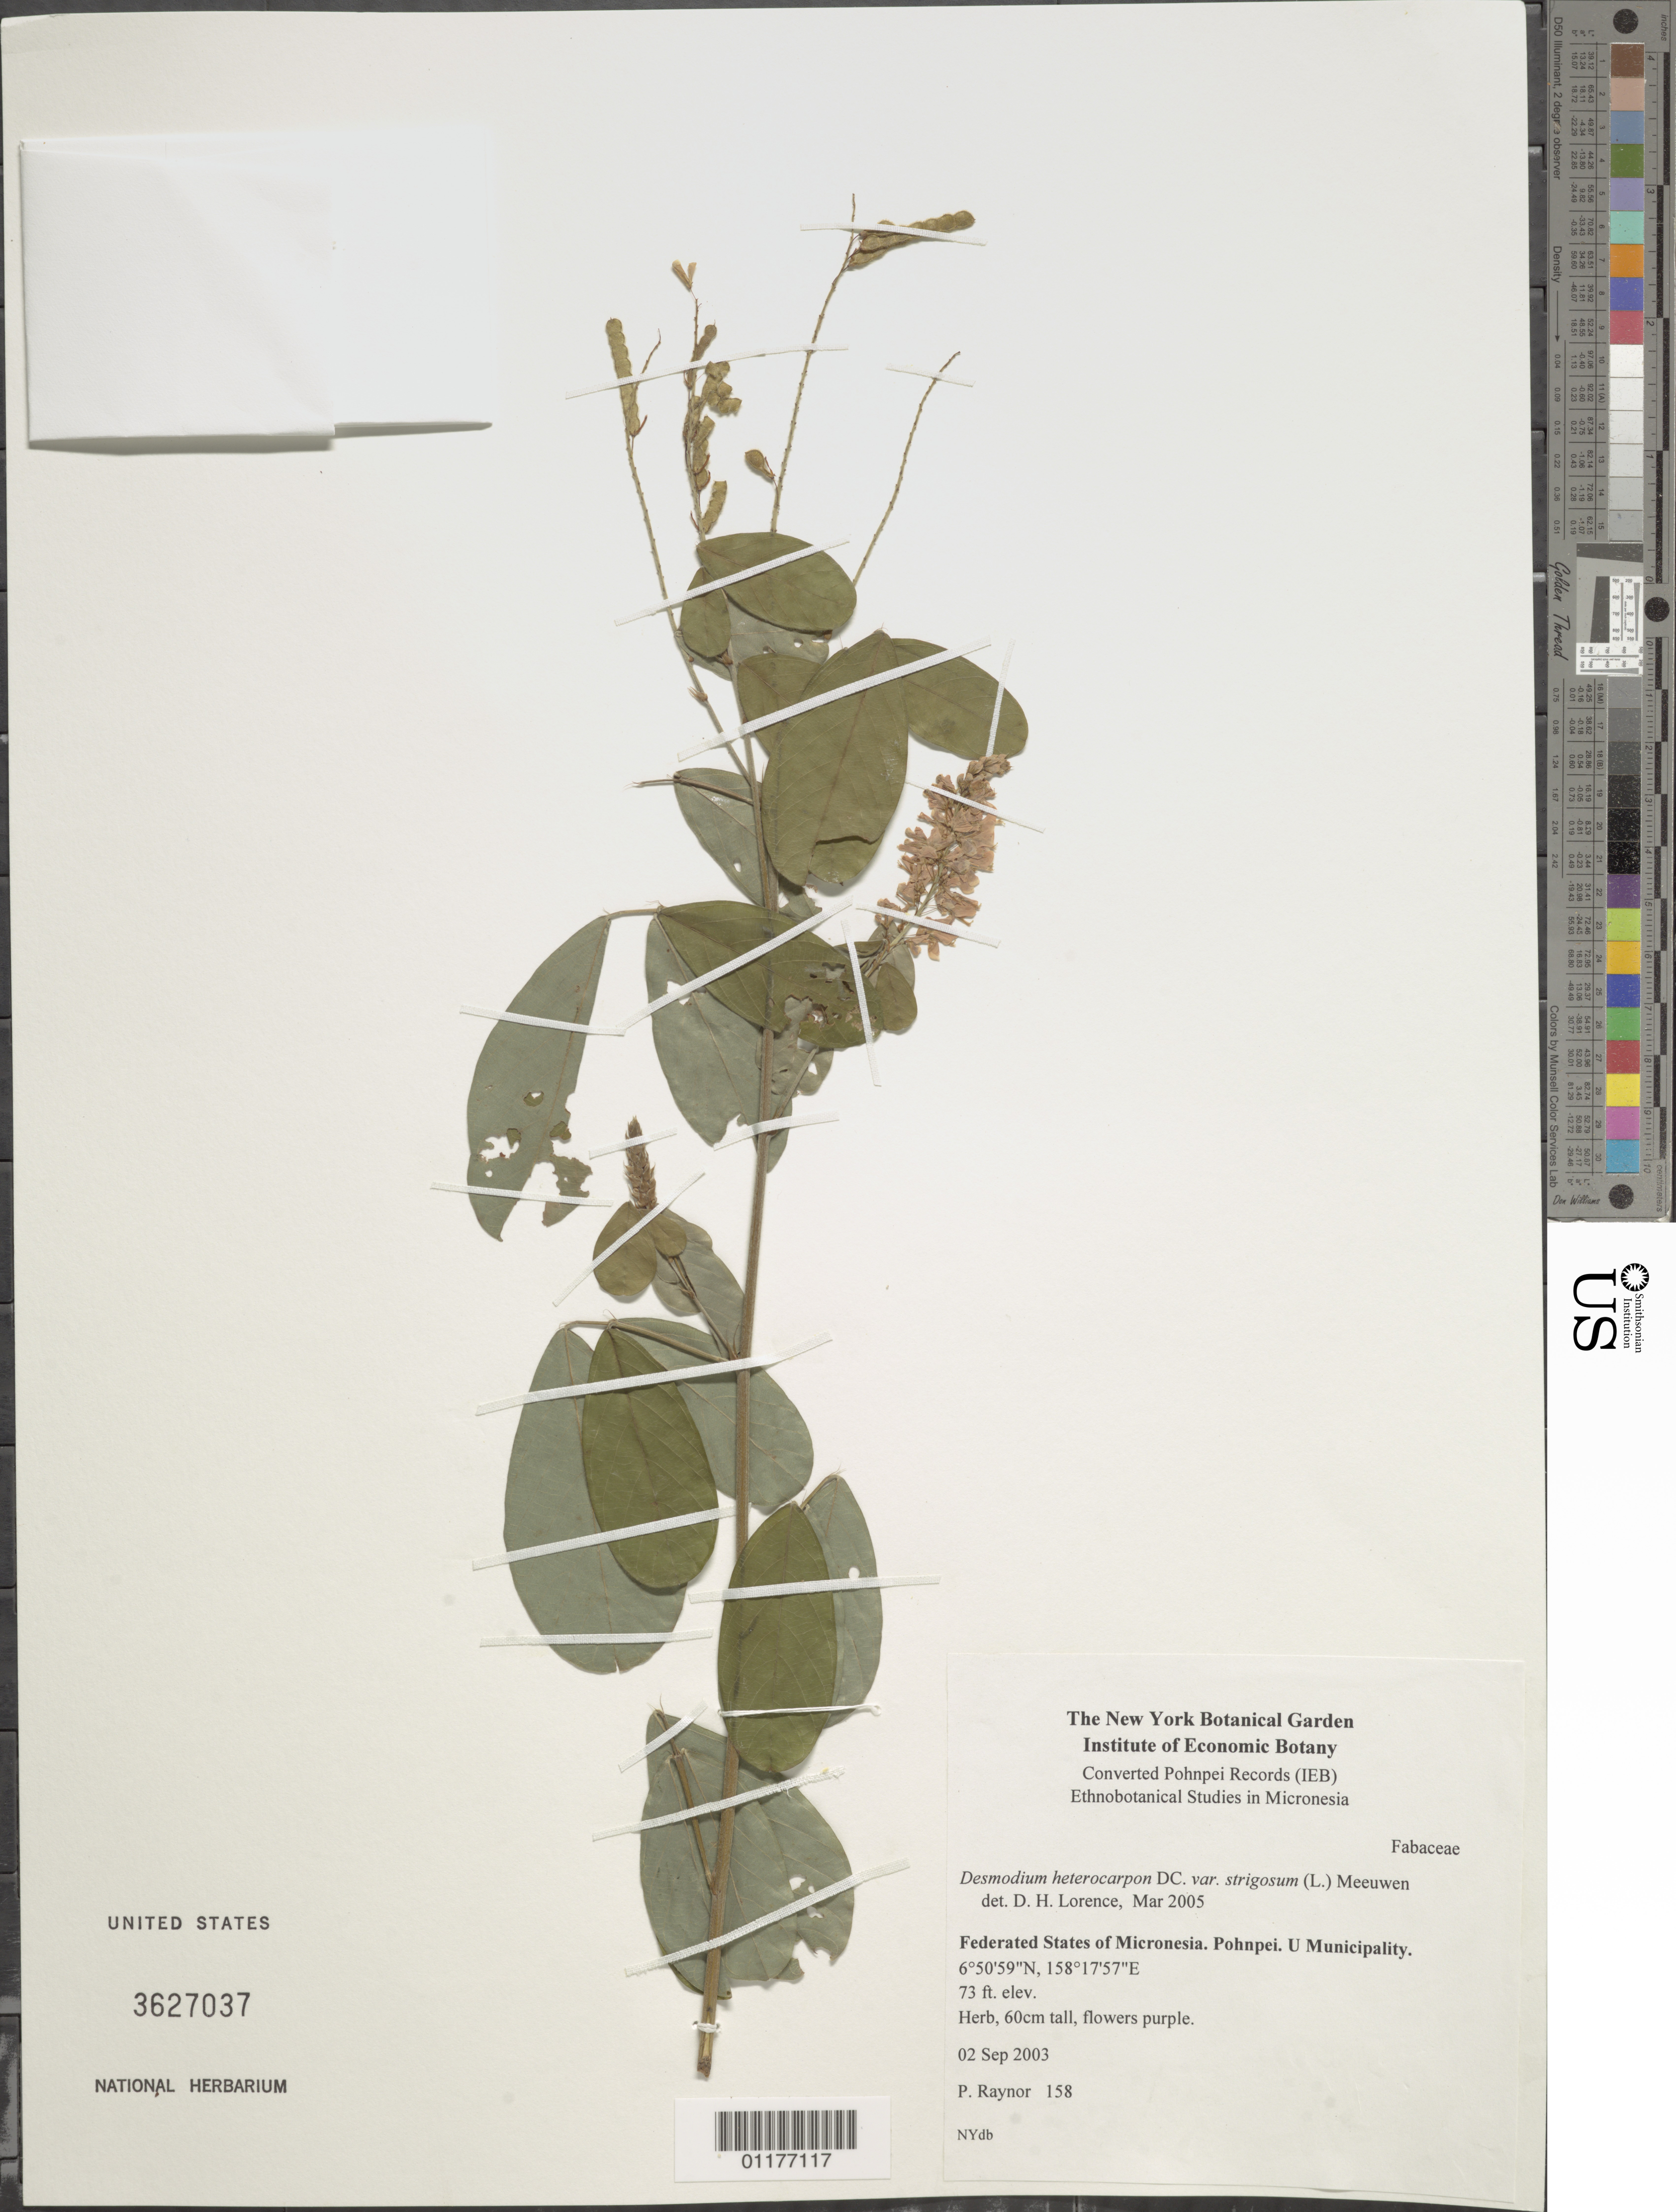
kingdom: Plantae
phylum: Tracheophyta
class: Magnoliopsida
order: Fabales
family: Fabaceae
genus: Grona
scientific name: Grona heterocarpos var. strigosa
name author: (Meeuwen) H. Ohashi & K. Ohashi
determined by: Strong, Mark T., (BOT), Smithsonian Institution - National Museum of Natural History (UNITED STATES)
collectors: P. Raynor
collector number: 158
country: Micronesia, Federated States of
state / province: Pohnpei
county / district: Uh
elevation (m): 22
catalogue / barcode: US 3627037